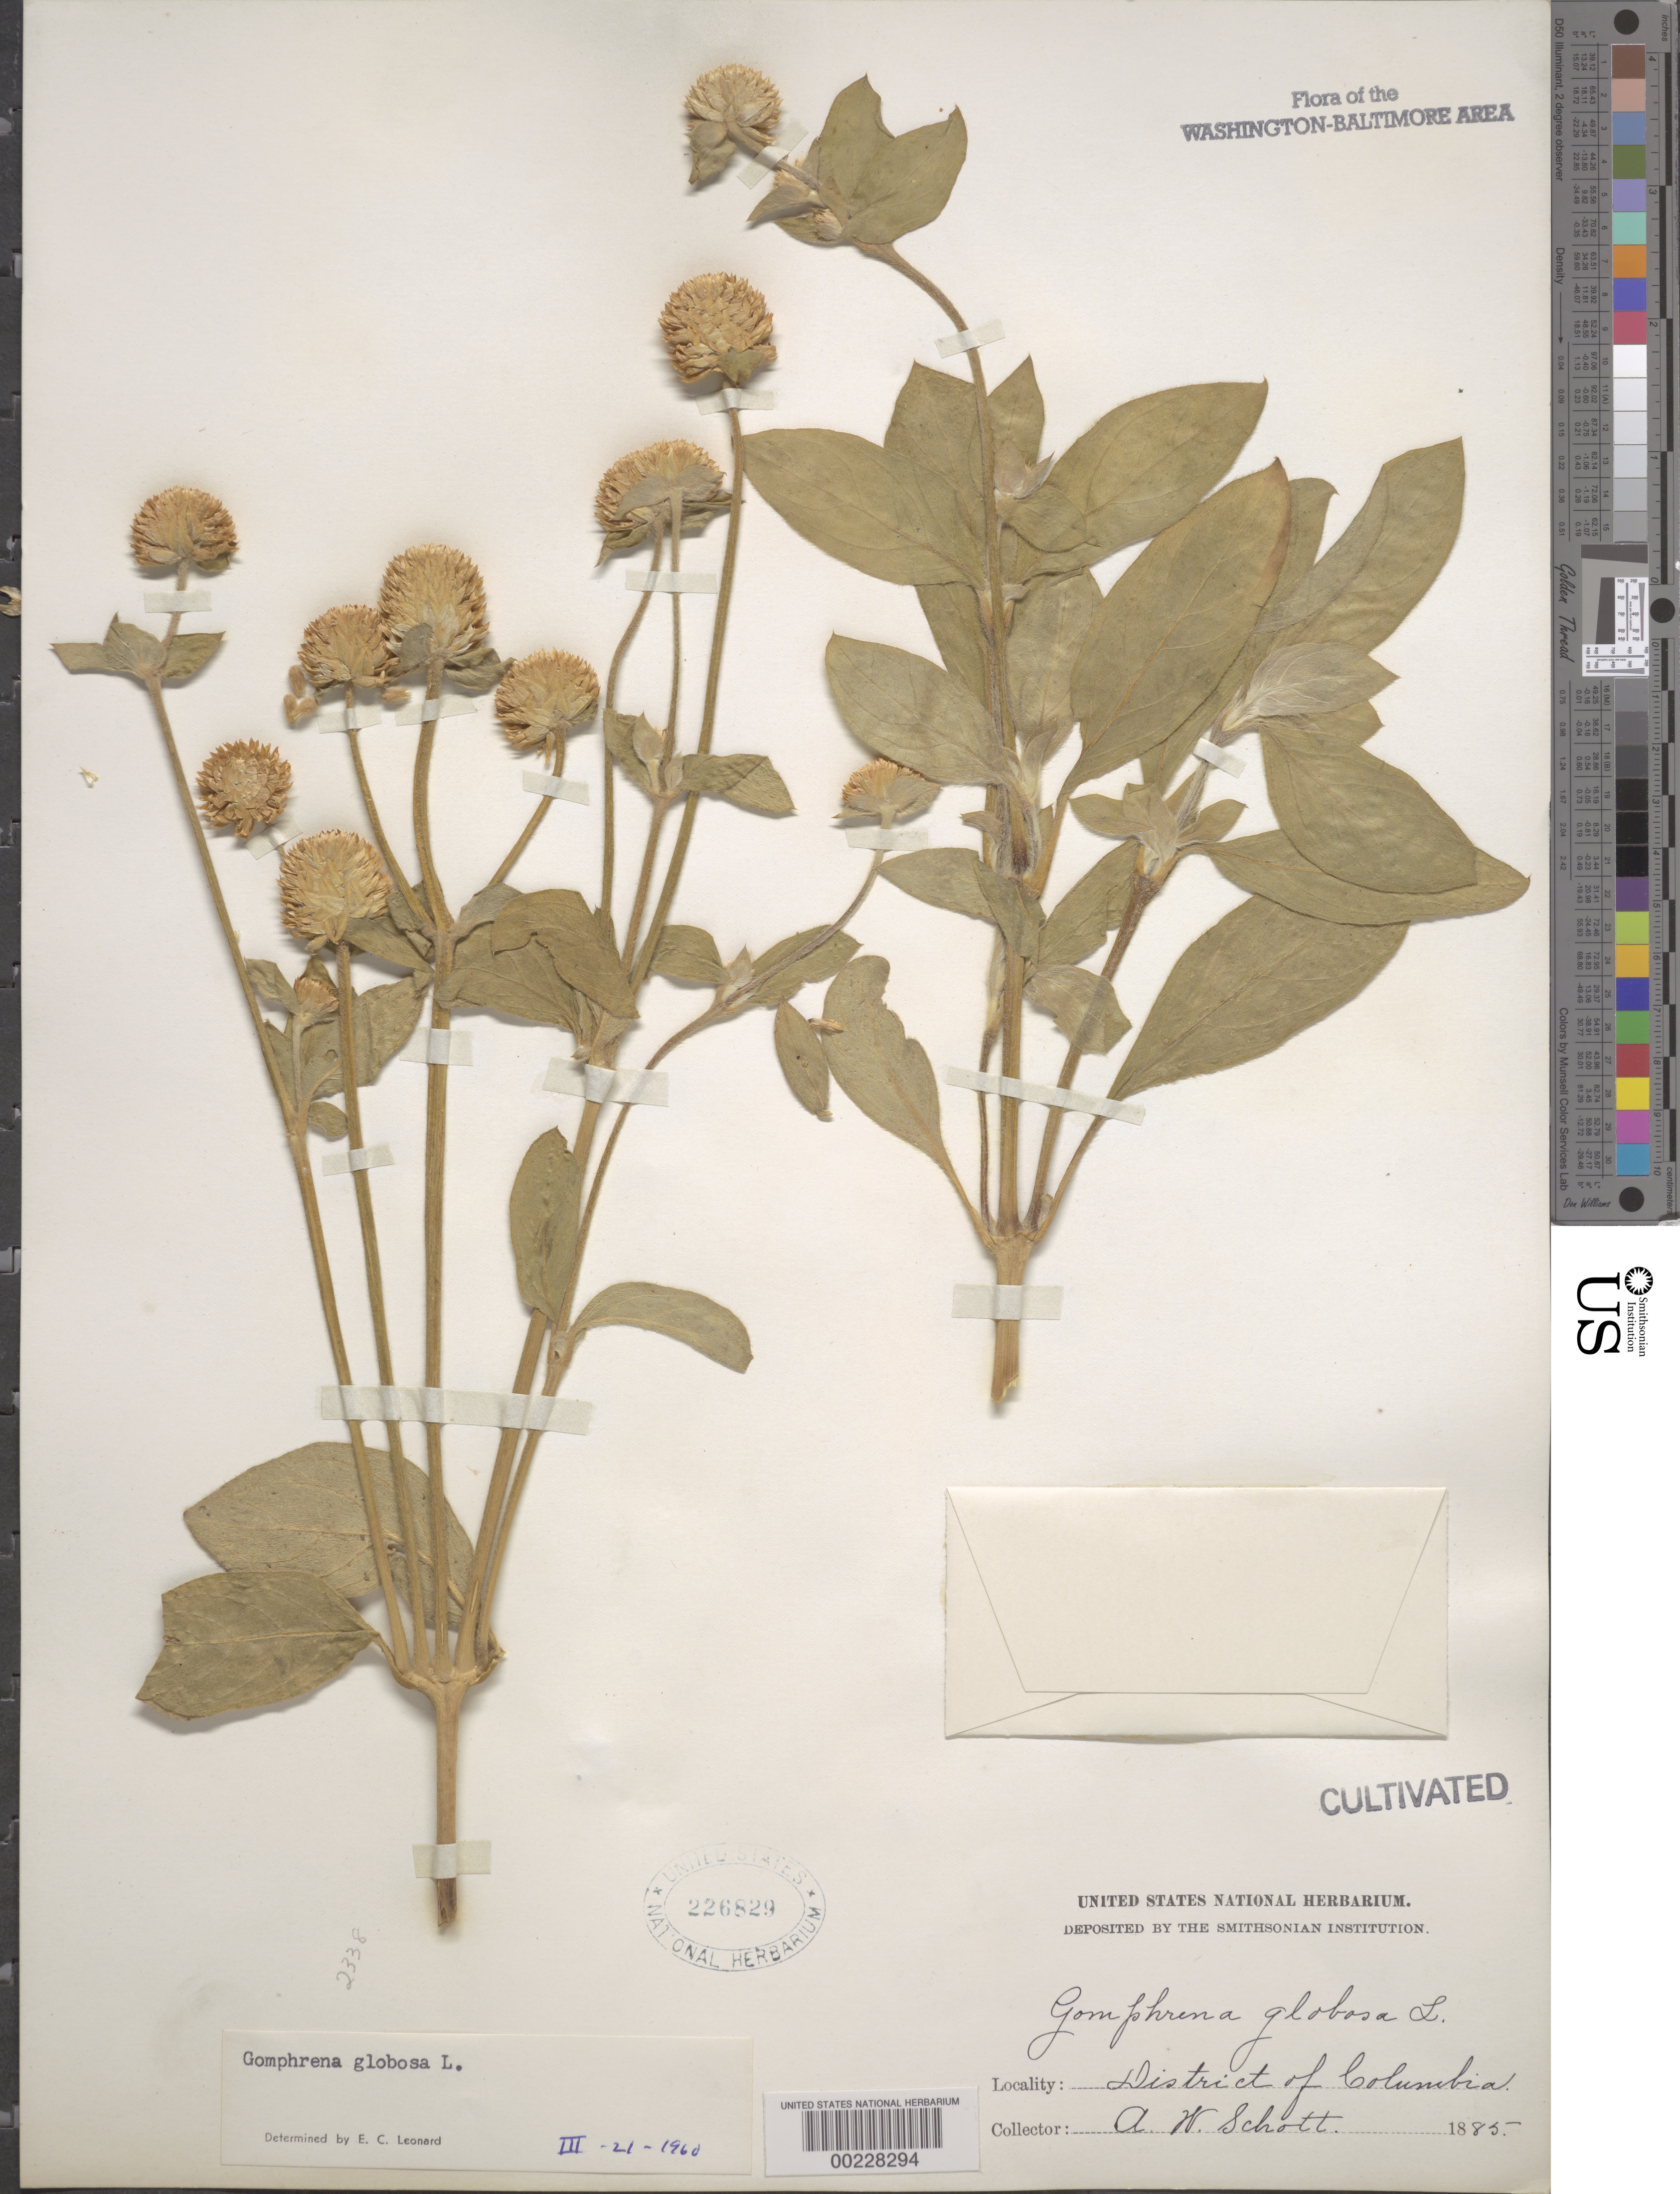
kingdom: Plantae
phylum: Tracheophyta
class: Magnoliopsida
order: Caryophyllales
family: Amaranthaceae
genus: Gomphrena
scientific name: Gomphrena globosa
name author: L.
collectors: A. L. Schott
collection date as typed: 1885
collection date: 1885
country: United States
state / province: District of Columbia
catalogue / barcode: US 226829